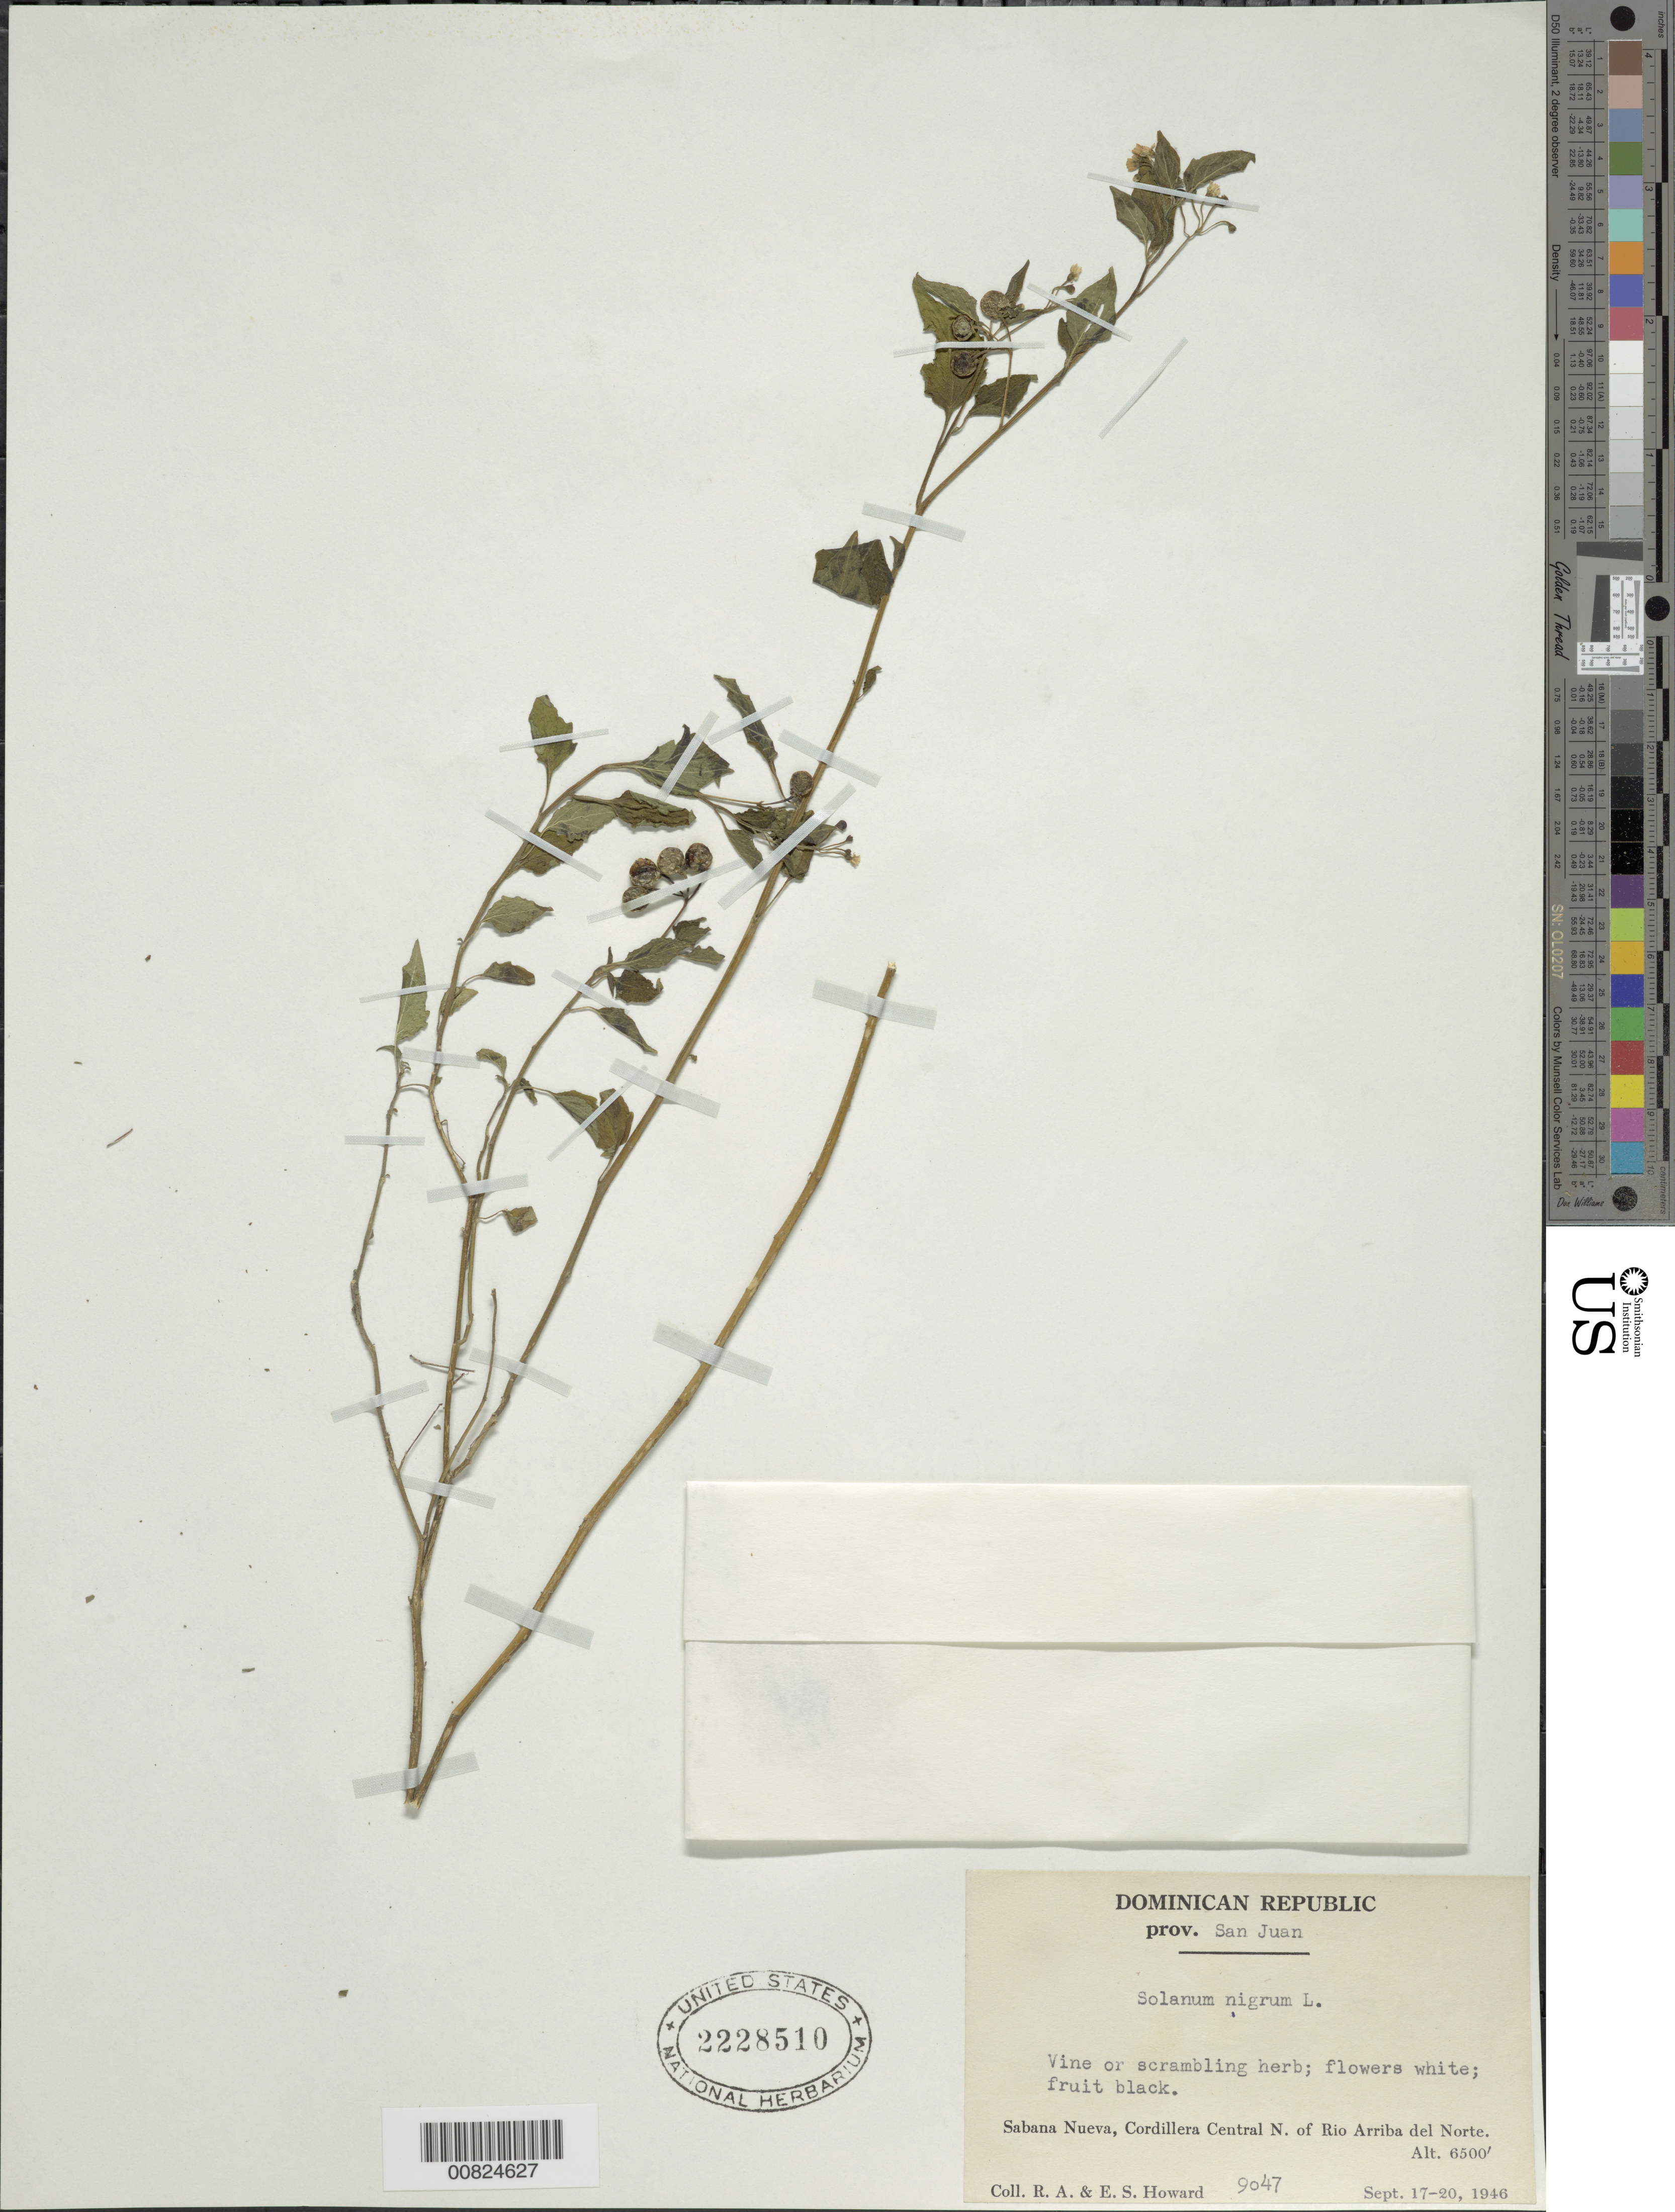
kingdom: Plantae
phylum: Tracheophyta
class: Magnoliopsida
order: Solanales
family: Solanaceae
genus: Solanum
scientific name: Solanum nigrum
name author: L.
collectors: R. A. Howard & E. S. Howard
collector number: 9047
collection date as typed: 17 Sep 1946 to 20 Sep 1946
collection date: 1946-09-17/1946-09-20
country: Dominican Republic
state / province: San Juan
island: Hispaniola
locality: Sabana Nueva, Cordillera Central N. of Rio Arriba del Norte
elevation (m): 1981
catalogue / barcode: US 2228510